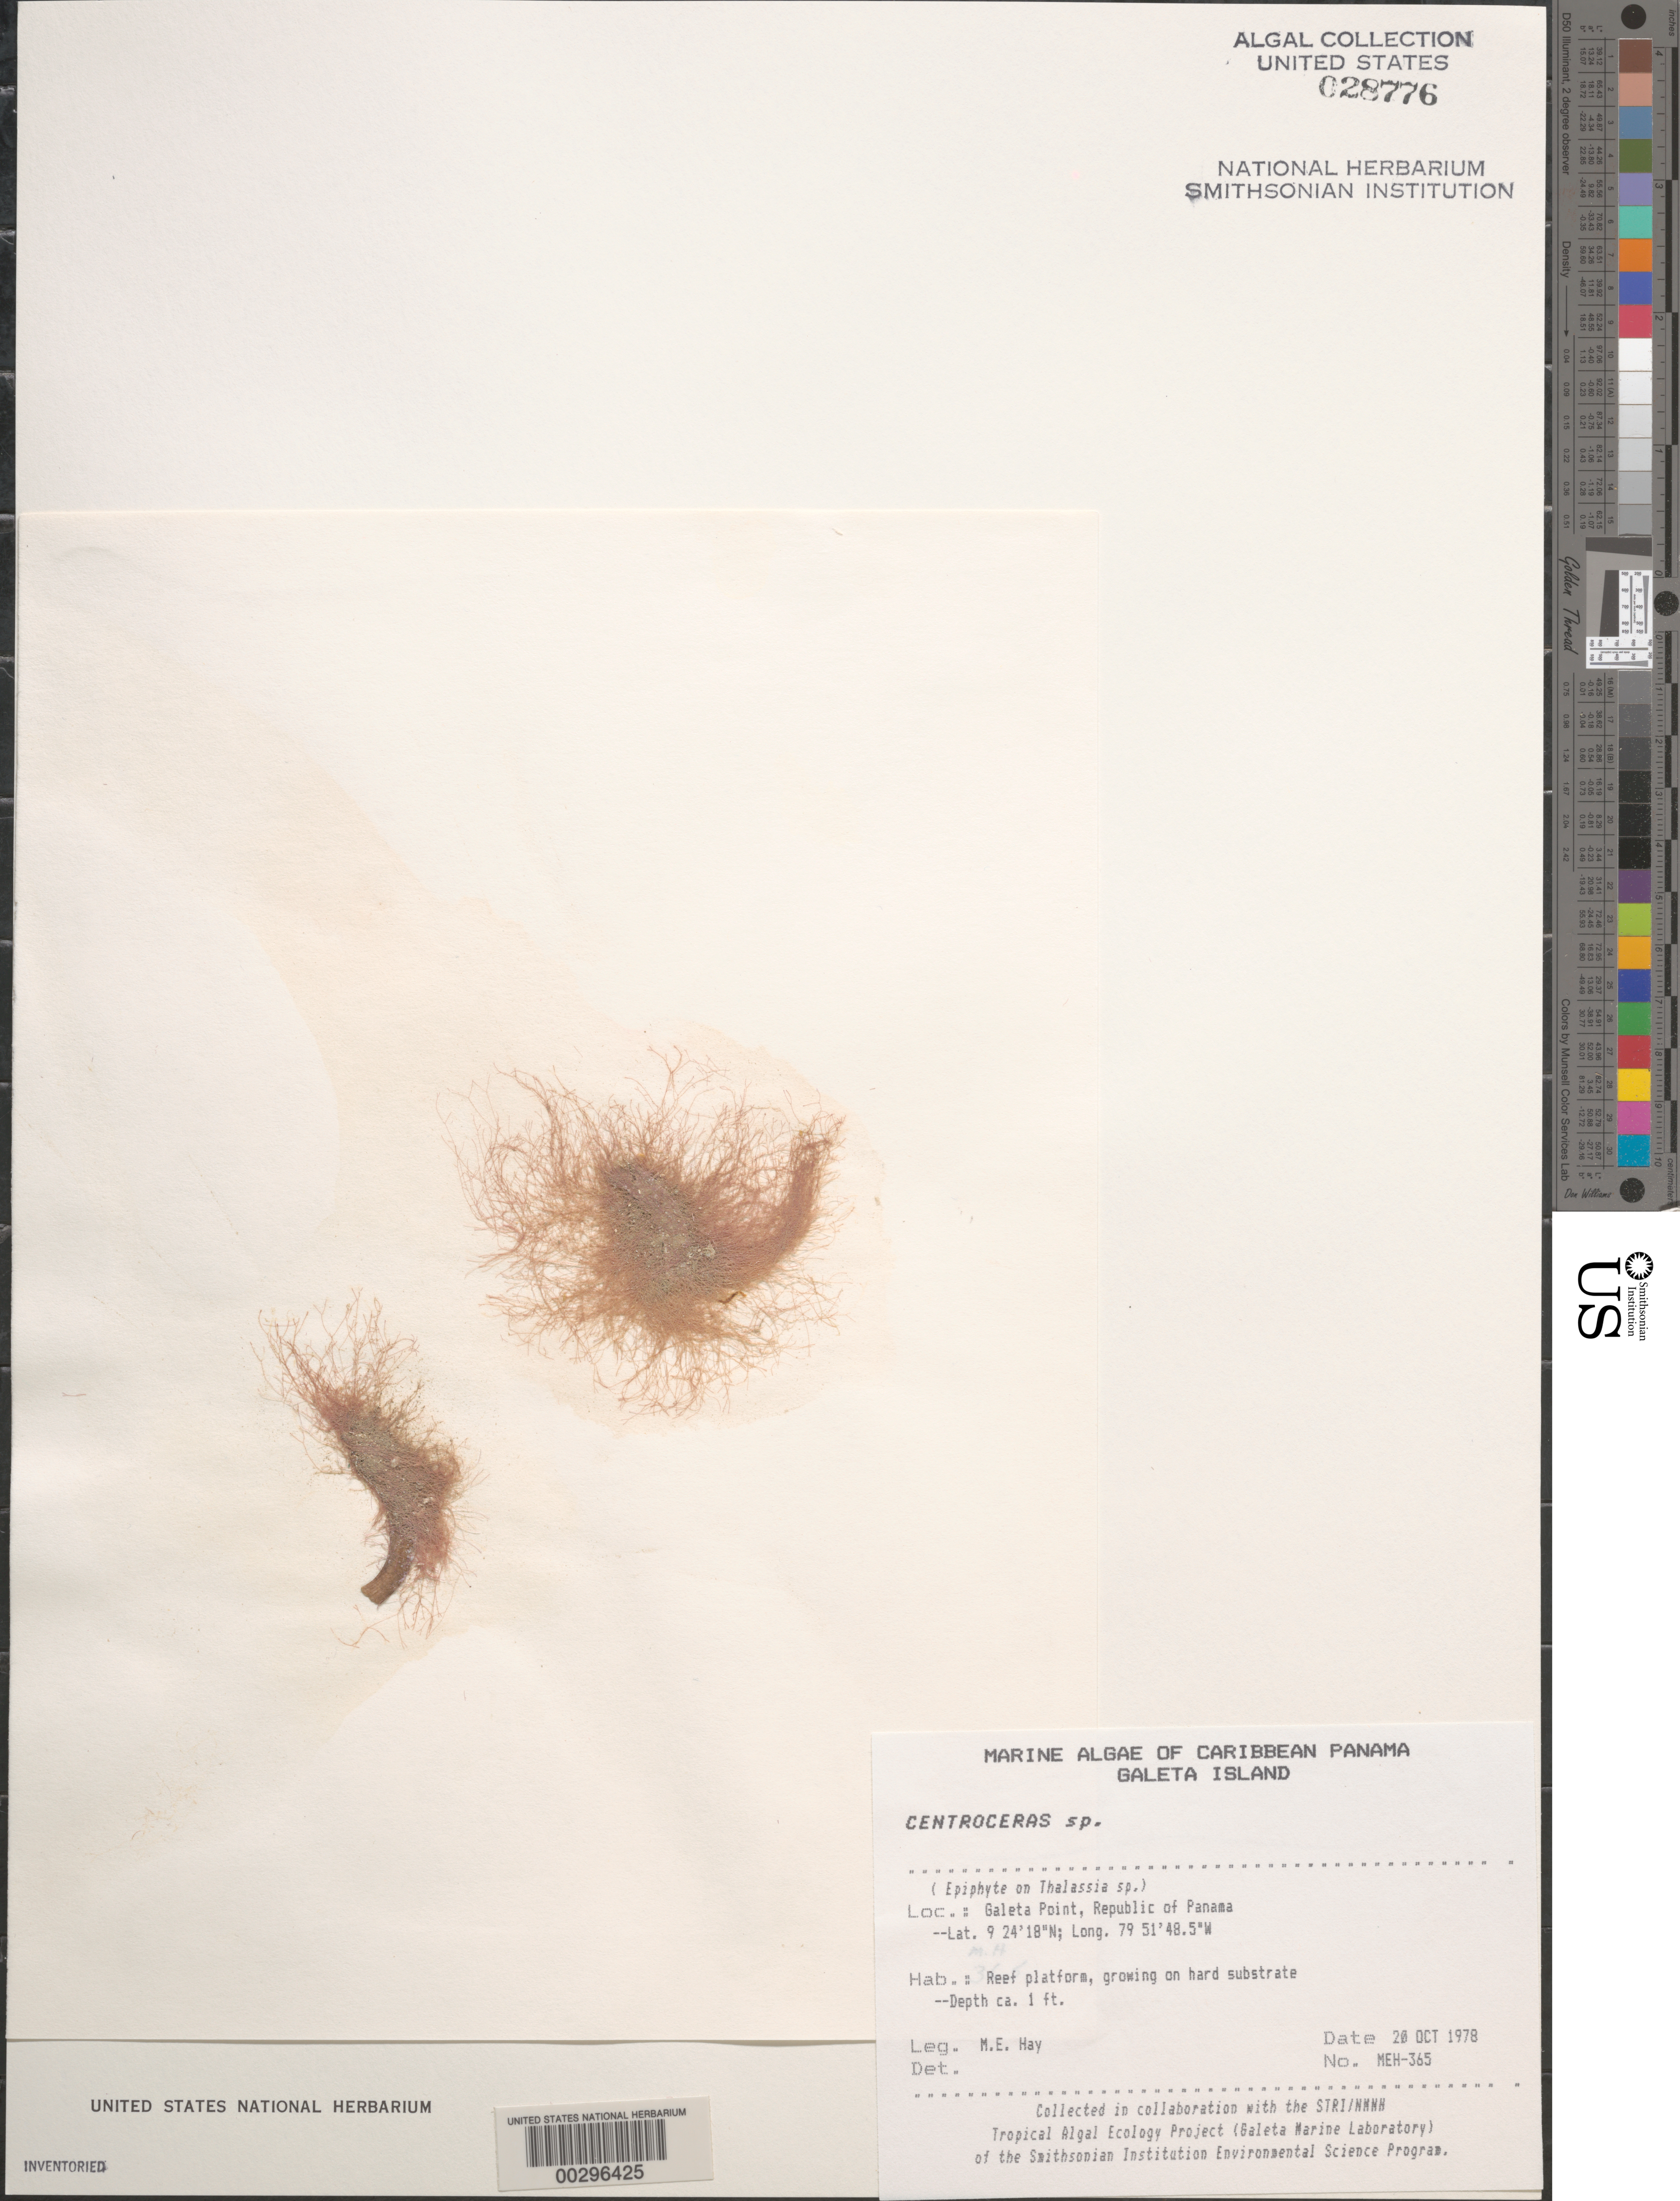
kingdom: Plantae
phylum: Rhodophyta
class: Florideophyceae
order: Ceramiales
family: Ceramiaceae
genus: Centroceras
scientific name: Centroceras sp.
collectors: M. E. Hay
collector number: MEH-365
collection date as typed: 20 Oct 1978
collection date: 1978-10-20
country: Panama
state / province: Colón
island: Galeta Island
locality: Galeta Point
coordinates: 9 24'18"N, 79 51'48.5"W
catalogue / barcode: US 28776